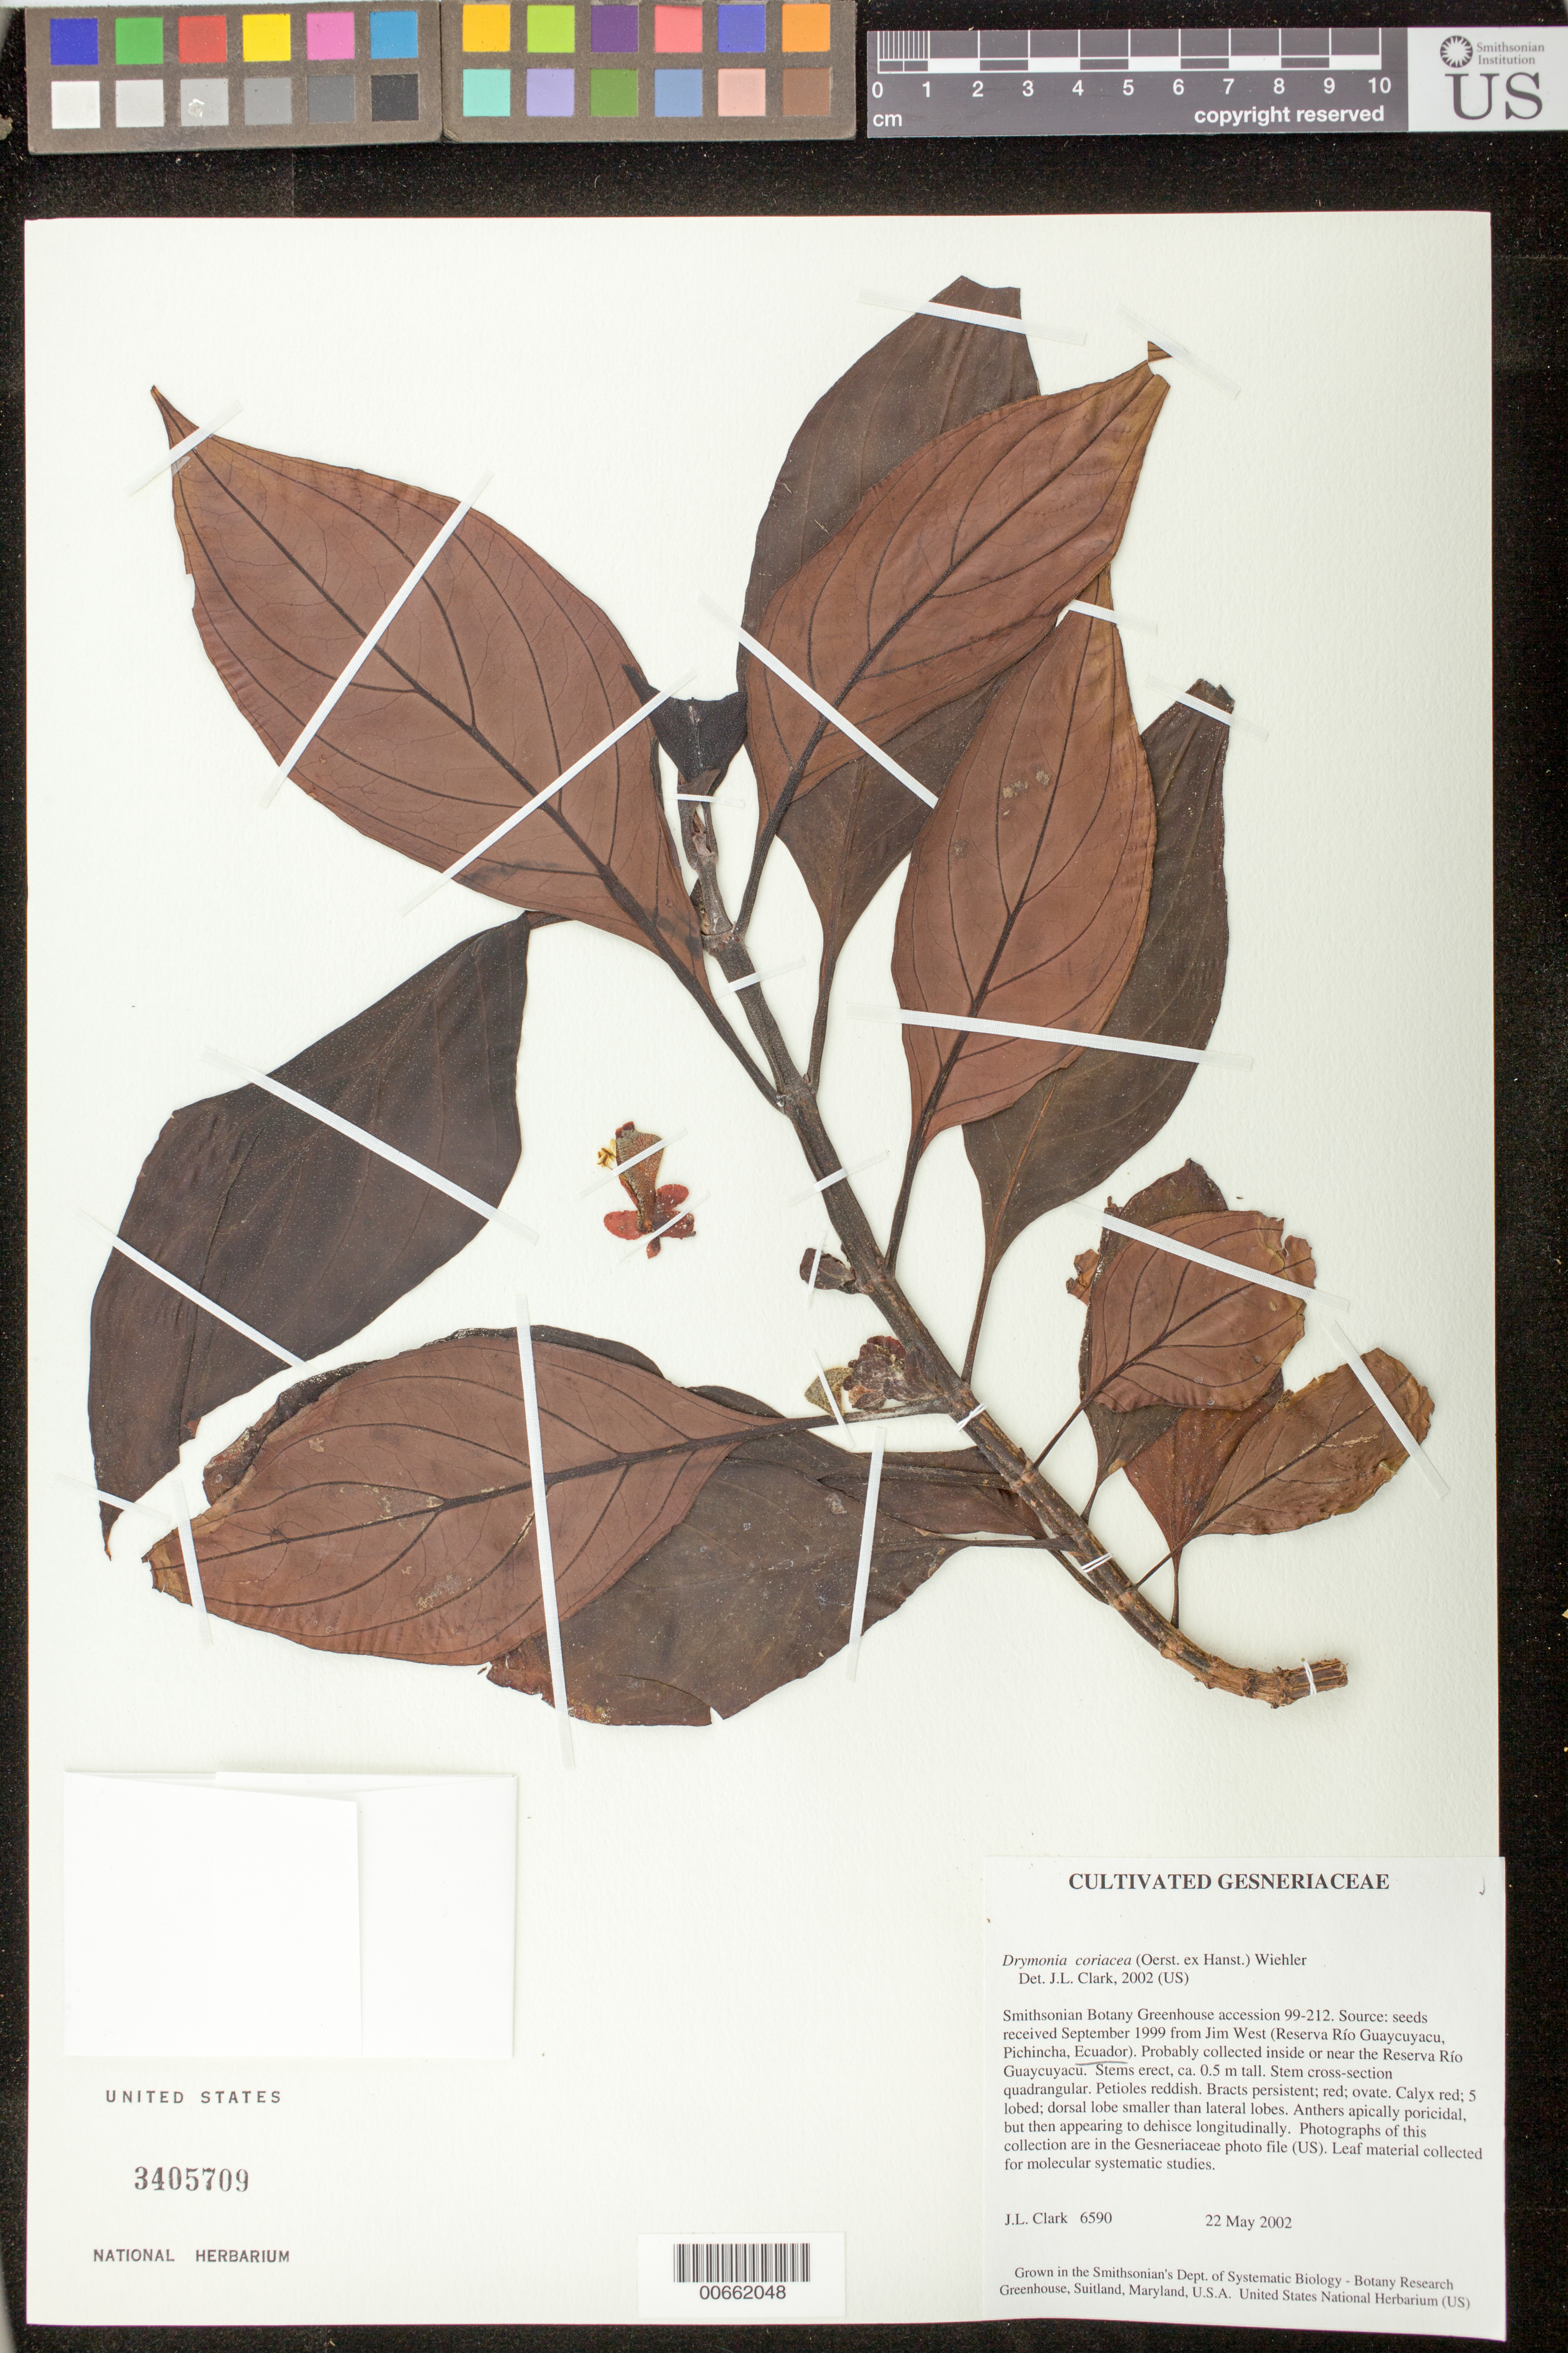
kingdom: Plantae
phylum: Tracheophyta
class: Magnoliopsida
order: Lamiales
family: Gesneriaceae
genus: Drymonia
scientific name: Drymonia coriacea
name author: (Oerst. ex Hanst.) Wiehler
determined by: Clark, J. L., (SEL), The Marie Selby Botanical Garden (UNITED STATES)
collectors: J. L. Clark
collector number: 6590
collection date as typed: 22 May 2002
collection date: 2002-05-22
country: United States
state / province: Maryland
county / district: Prince George's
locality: Grown in the Smithsonian's Dept. of Systematic Biology-Botany Research Greenhouse, Suitland, Maryland, U.S.A.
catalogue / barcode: US 3405709